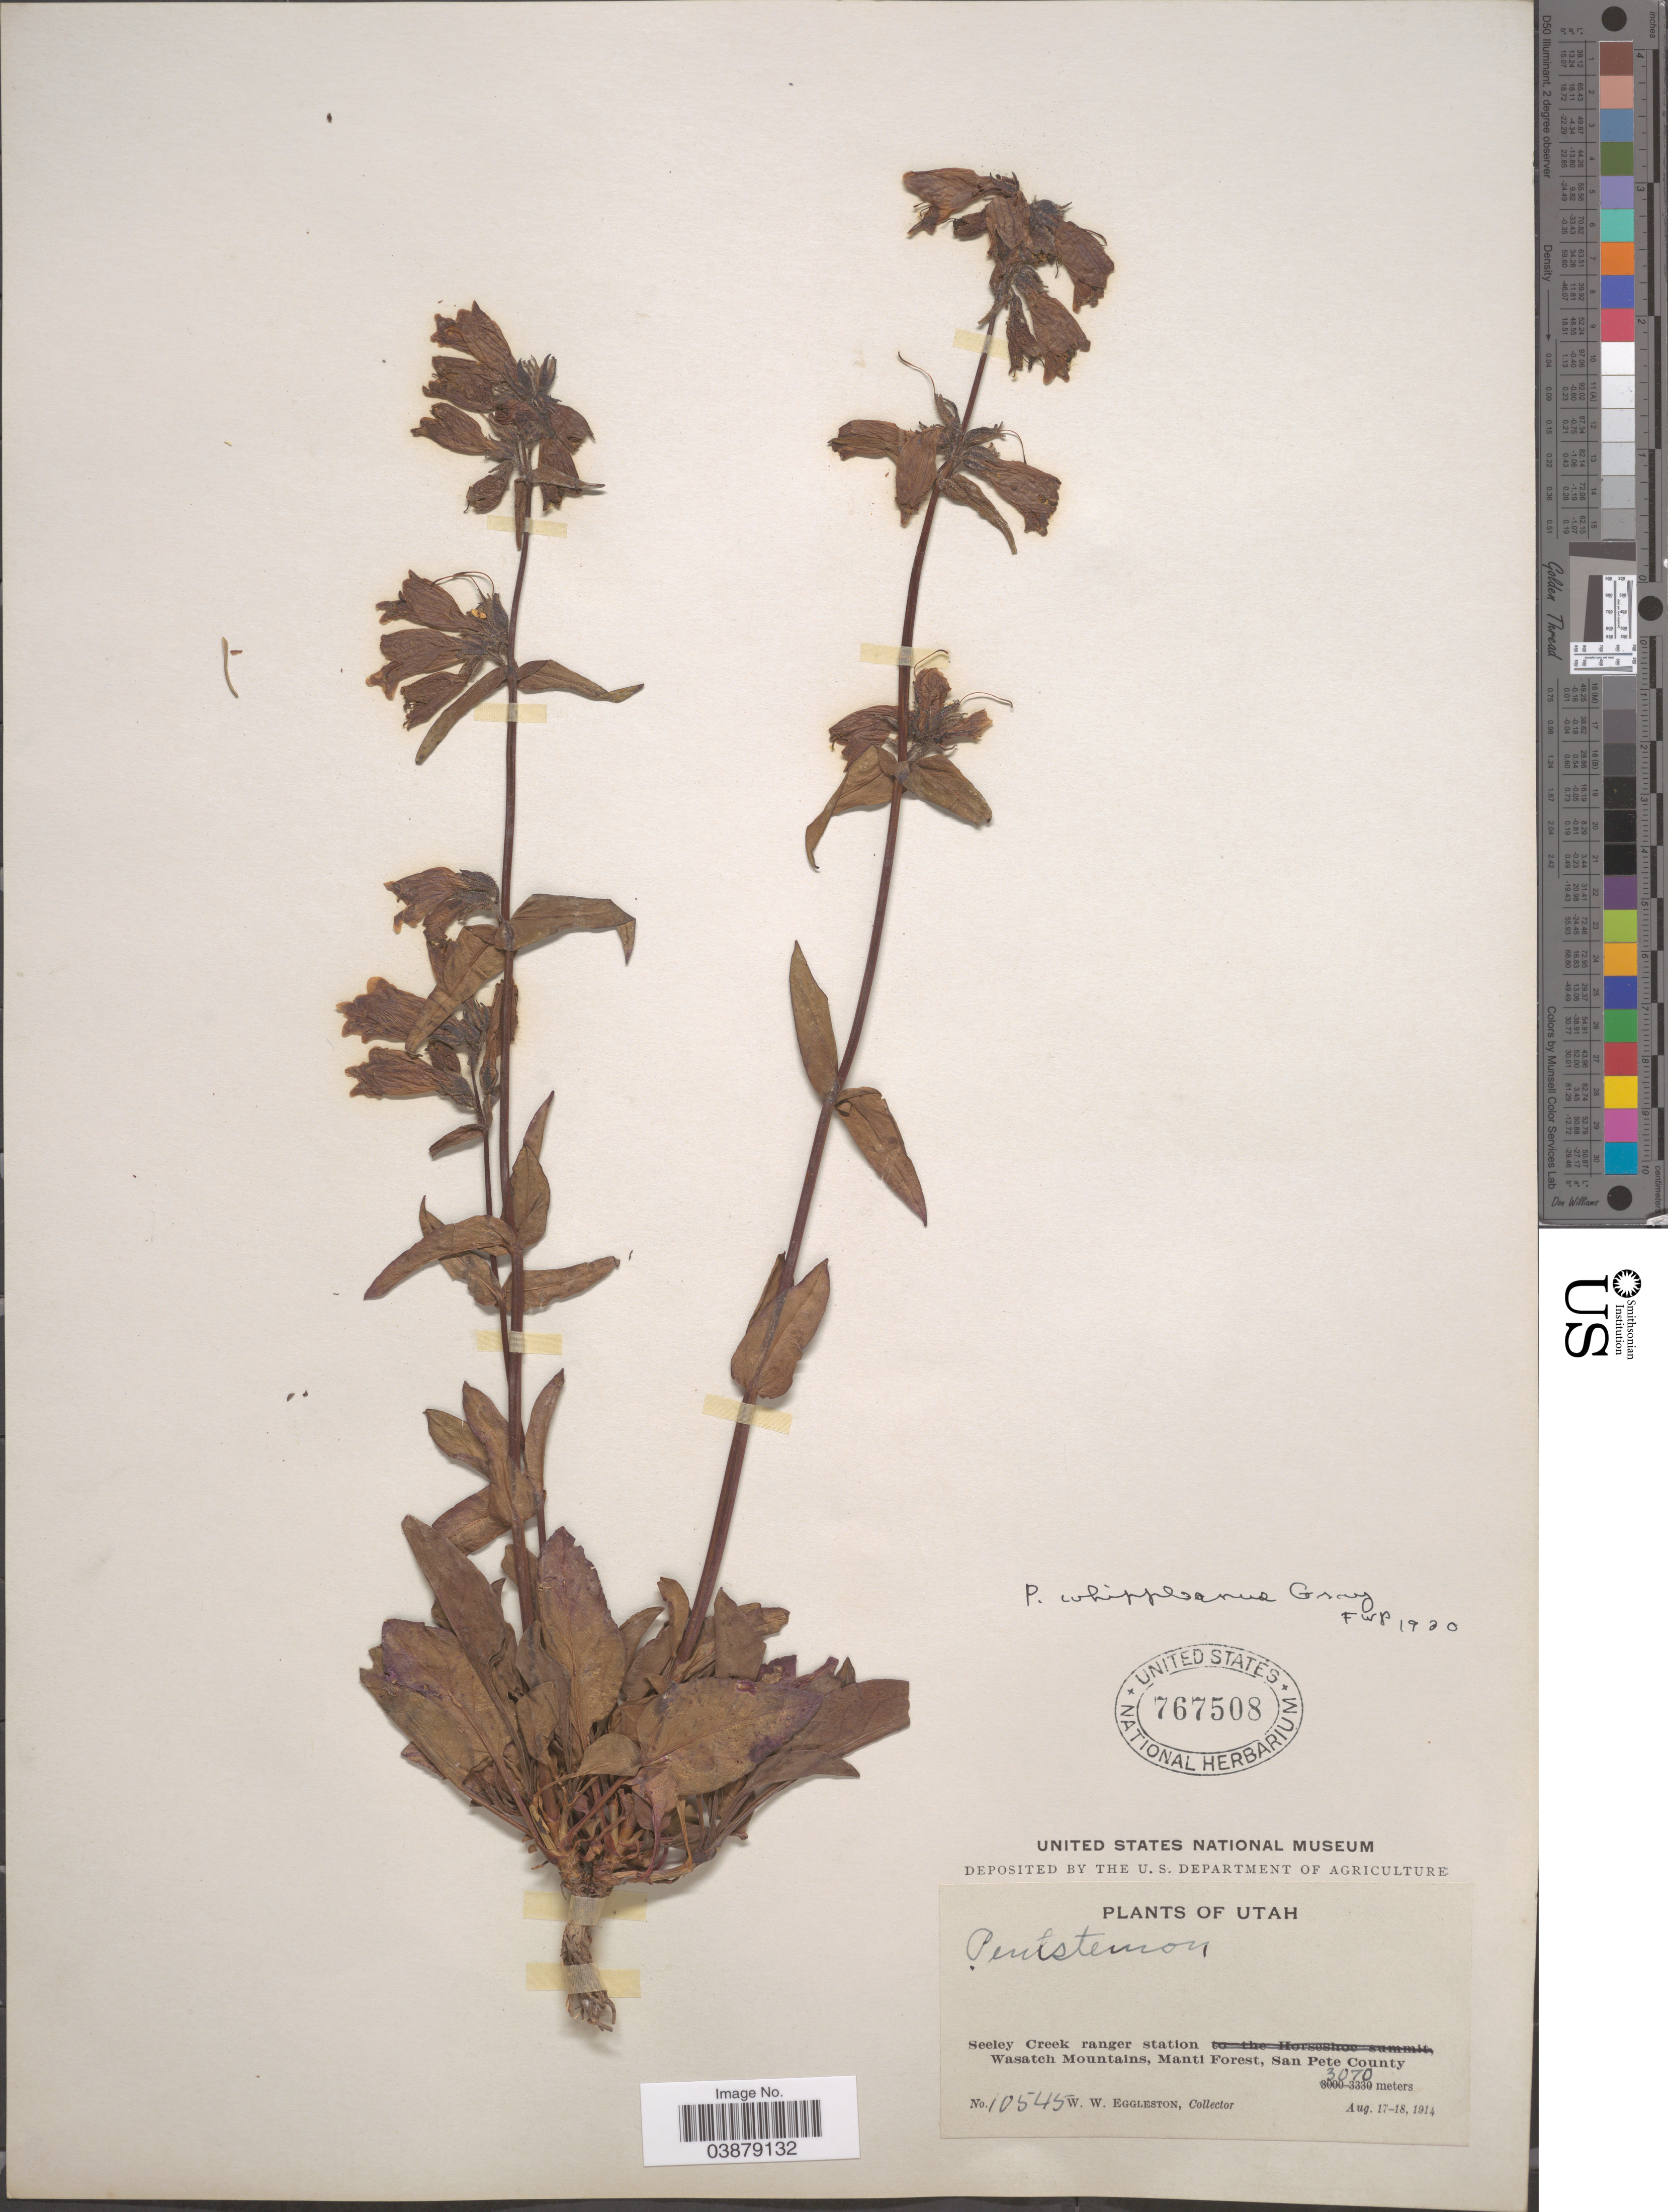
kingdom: Plantae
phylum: Tracheophyta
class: Magnoliopsida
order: Lamiales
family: Plantaginaceae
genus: Penstemon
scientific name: Penstemon whippleanus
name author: A. Gray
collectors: W. W. Eggleston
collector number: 10545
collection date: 1914-08-17/1914-08-18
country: United States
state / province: Utah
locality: Seeley Creek ranger station, Wasatch Mountains, Manti Forest, San Pete County.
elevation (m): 3070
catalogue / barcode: US 767508